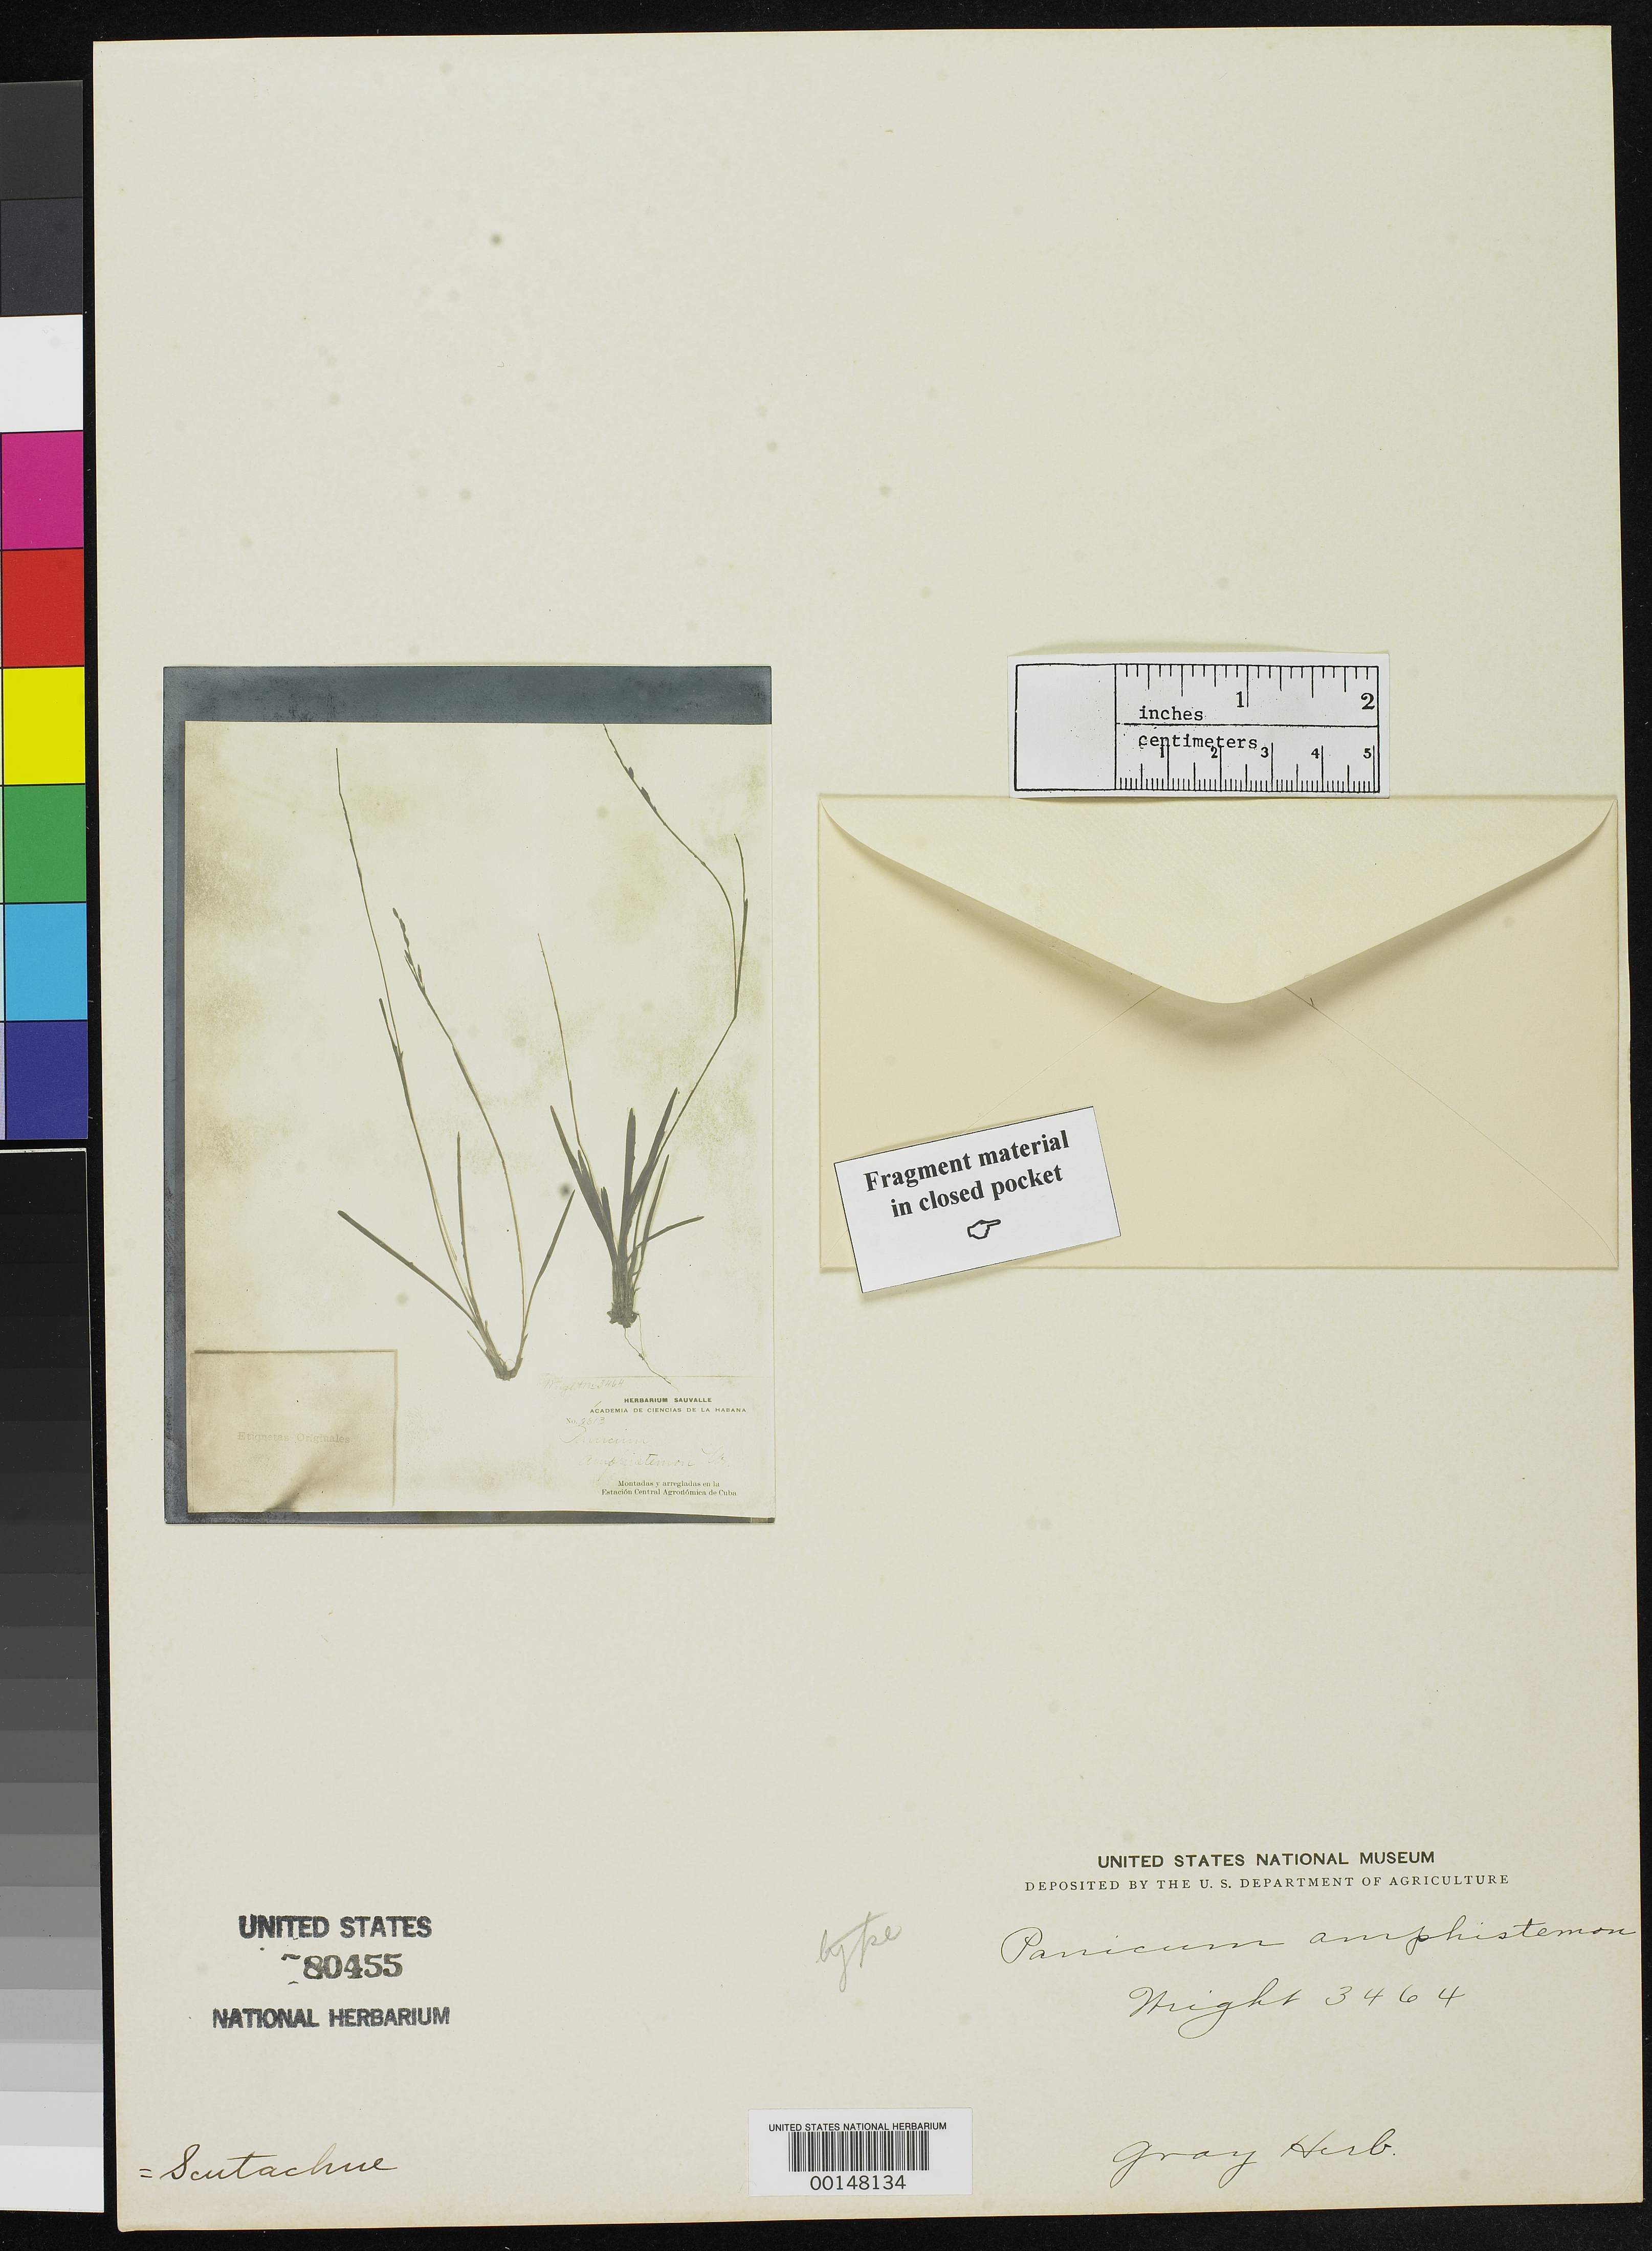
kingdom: Plantae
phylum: Tracheophyta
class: Liliopsida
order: Poales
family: Poaceae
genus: Panicum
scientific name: Panicum amphistemon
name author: C. Wright in Sauvalle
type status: Type Fragment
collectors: C. Wright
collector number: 3464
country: Cuba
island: Greater Antilles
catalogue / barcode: US 80455